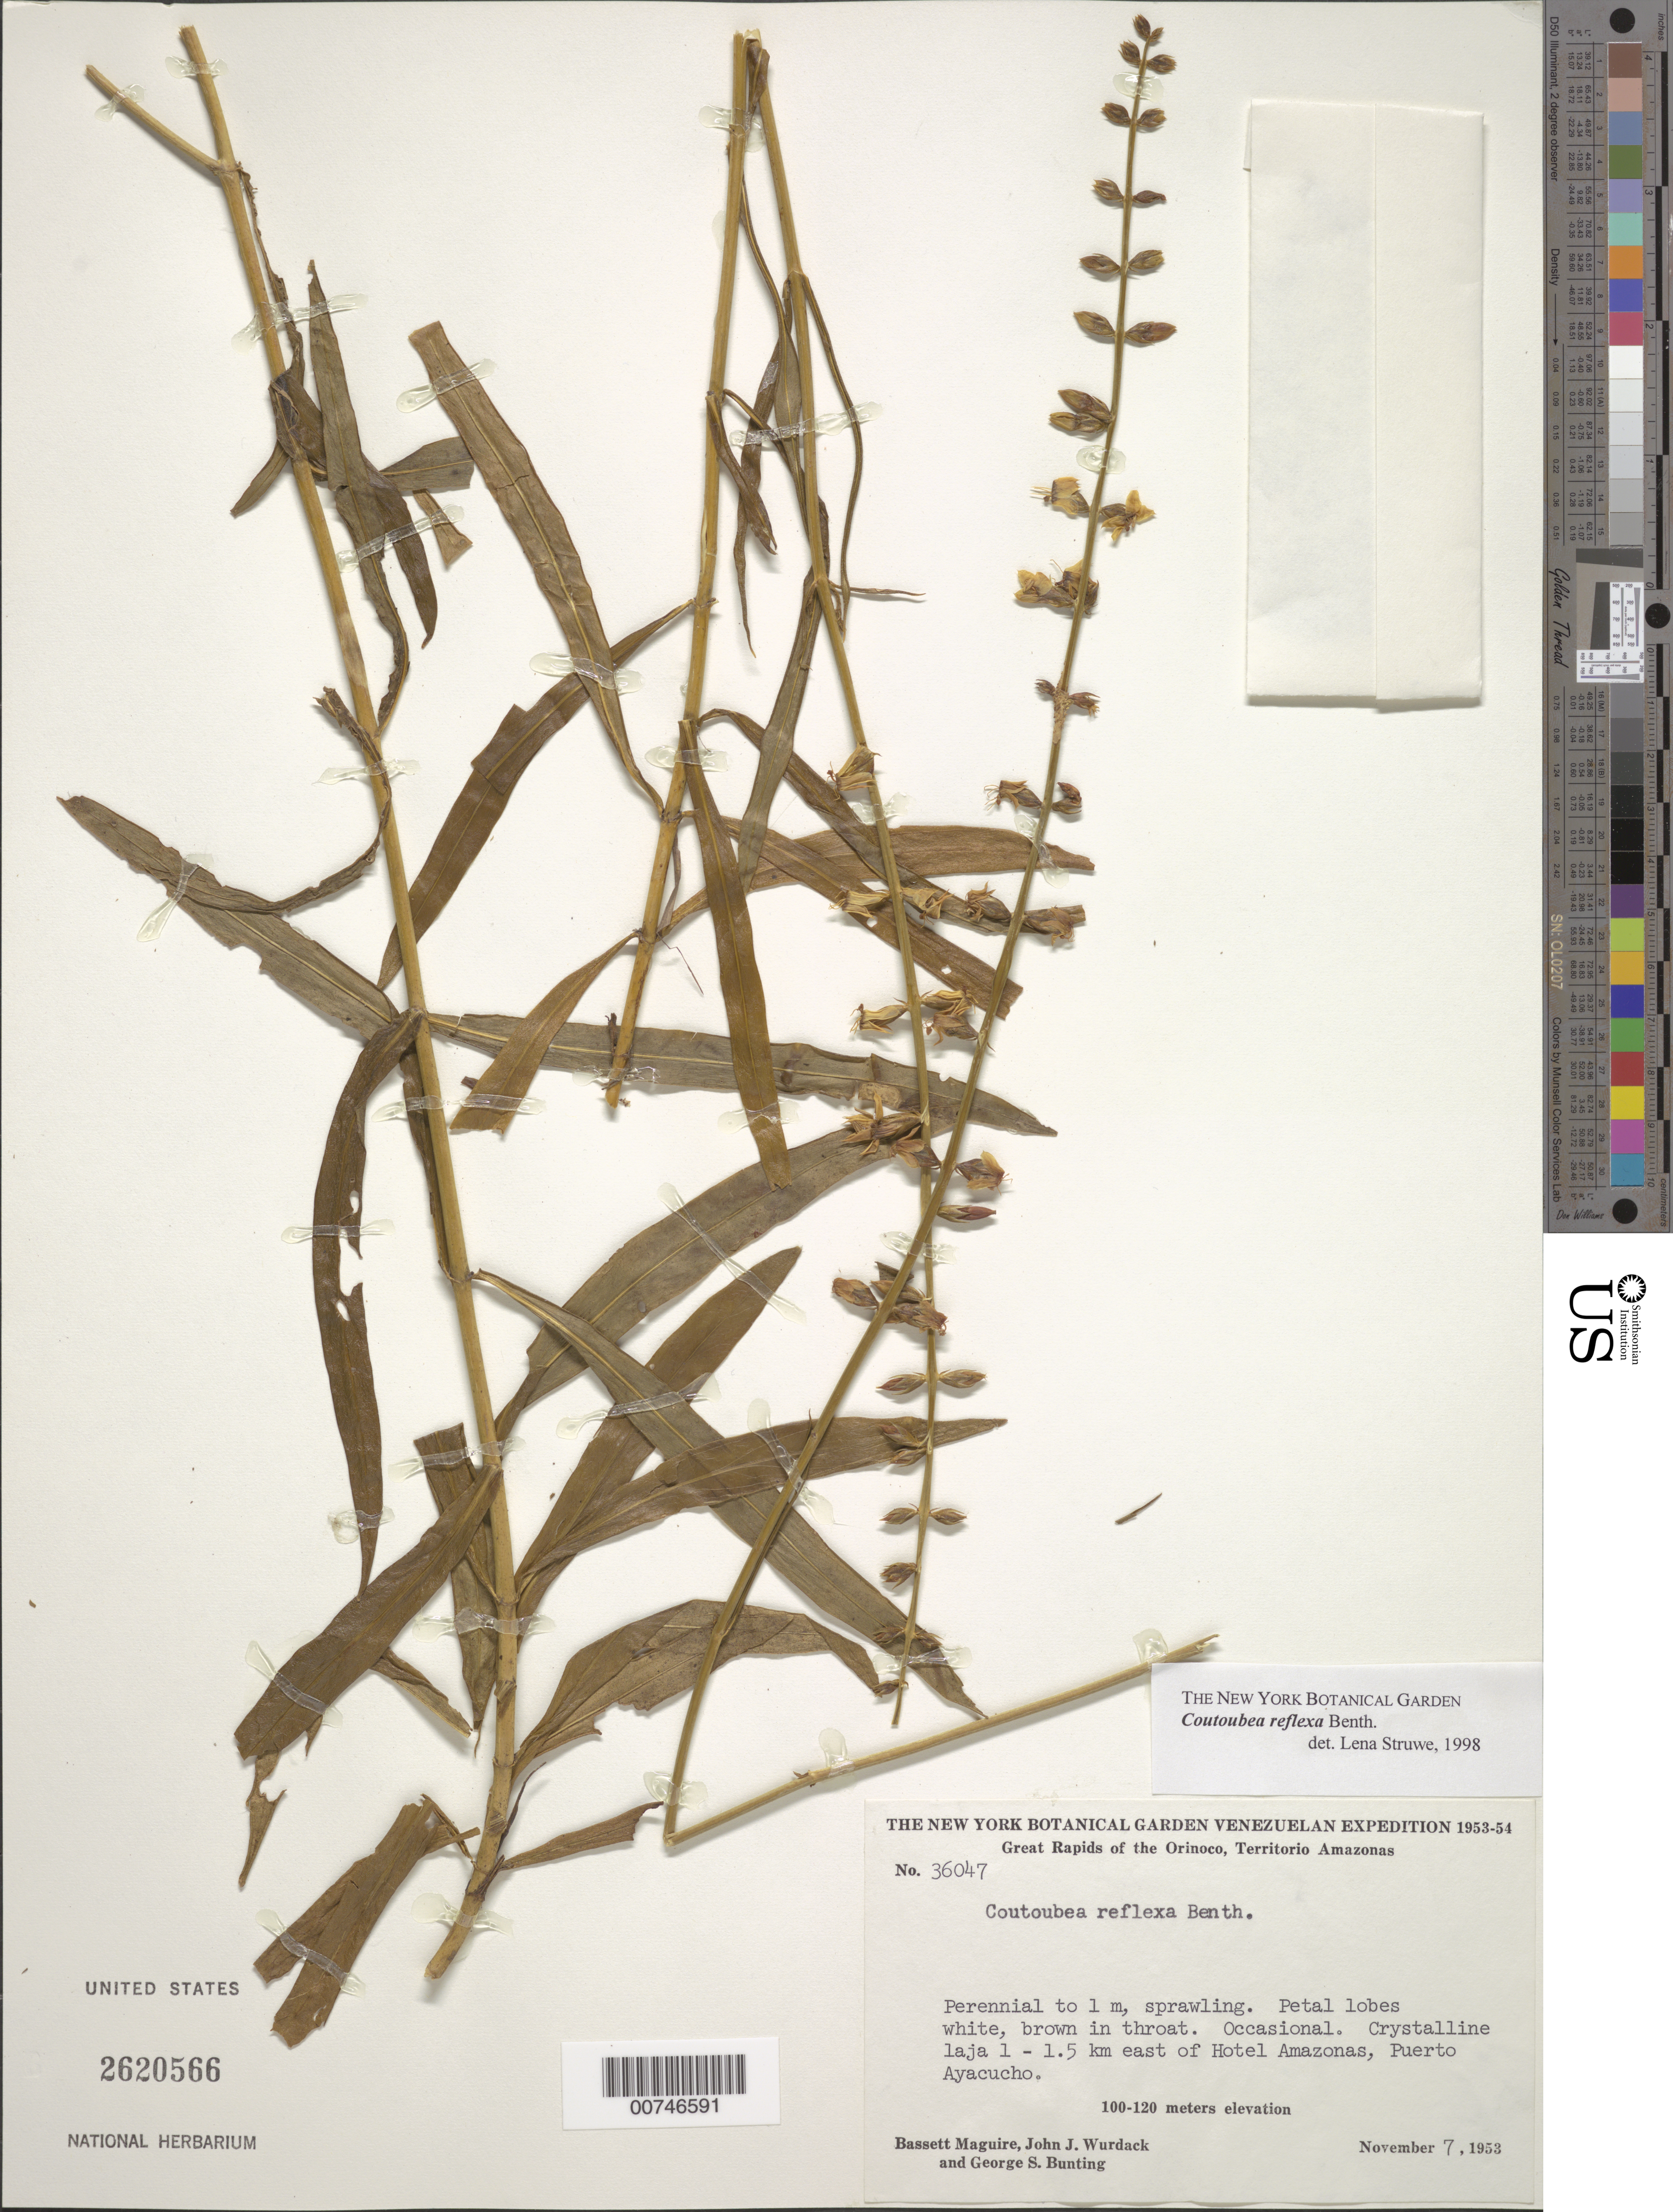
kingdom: Plantae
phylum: Tracheophyta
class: Magnoliopsida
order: Gentianales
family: Gentianaceae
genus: Coutoubea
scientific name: Coutoubea reflexa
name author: Benth.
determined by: Struwe, L.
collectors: B. Maguire, J. J. Wurdack & G. S. Bunting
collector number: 36047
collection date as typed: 7-Nov-53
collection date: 1953-11-07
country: Venezuela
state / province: Amazonas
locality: Puerto Ayacucho, 1-1.5 km E of Hotel Amazonas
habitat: Crystalline laja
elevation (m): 100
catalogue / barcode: US 2620566